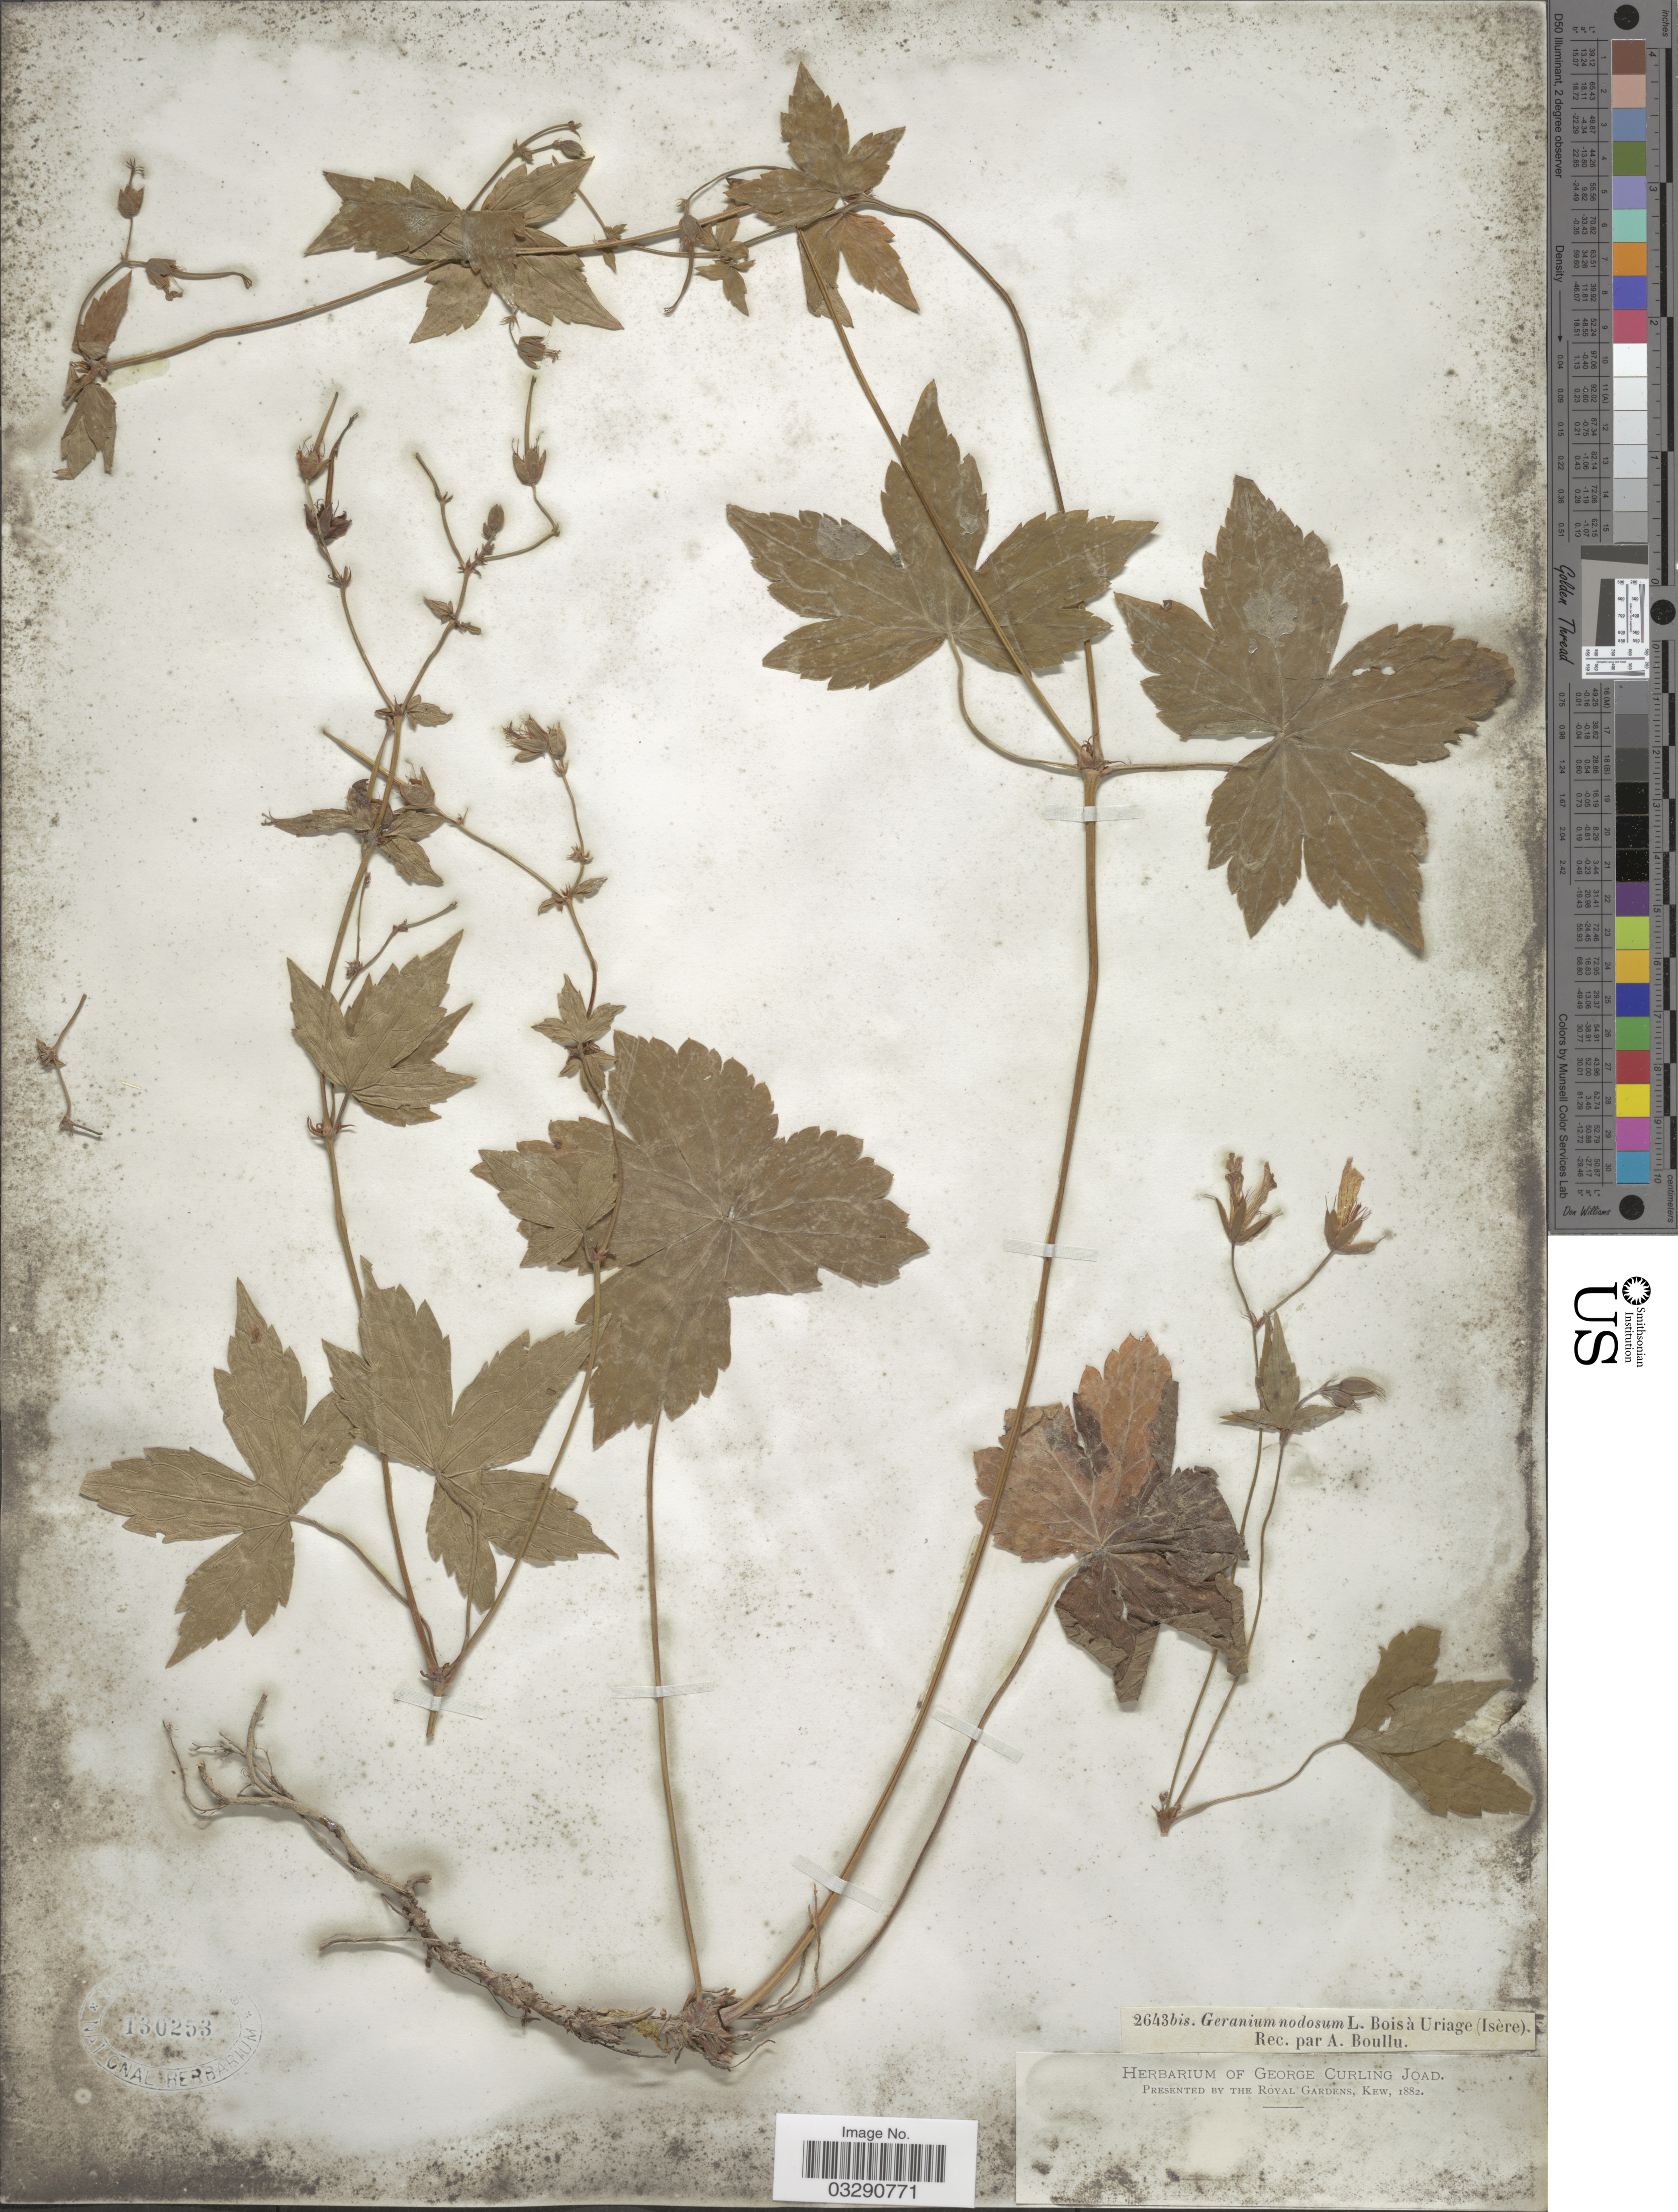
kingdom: Plantae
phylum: Tracheophyta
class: Magnoliopsida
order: Geraniales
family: Geraniaceae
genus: Geranium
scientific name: Geranium nodosum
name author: L.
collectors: A. Boullu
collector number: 2643bis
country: France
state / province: Auvergne-Rhône-Alpes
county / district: Isère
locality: Bois à Uriage (Isere).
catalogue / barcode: US 130253